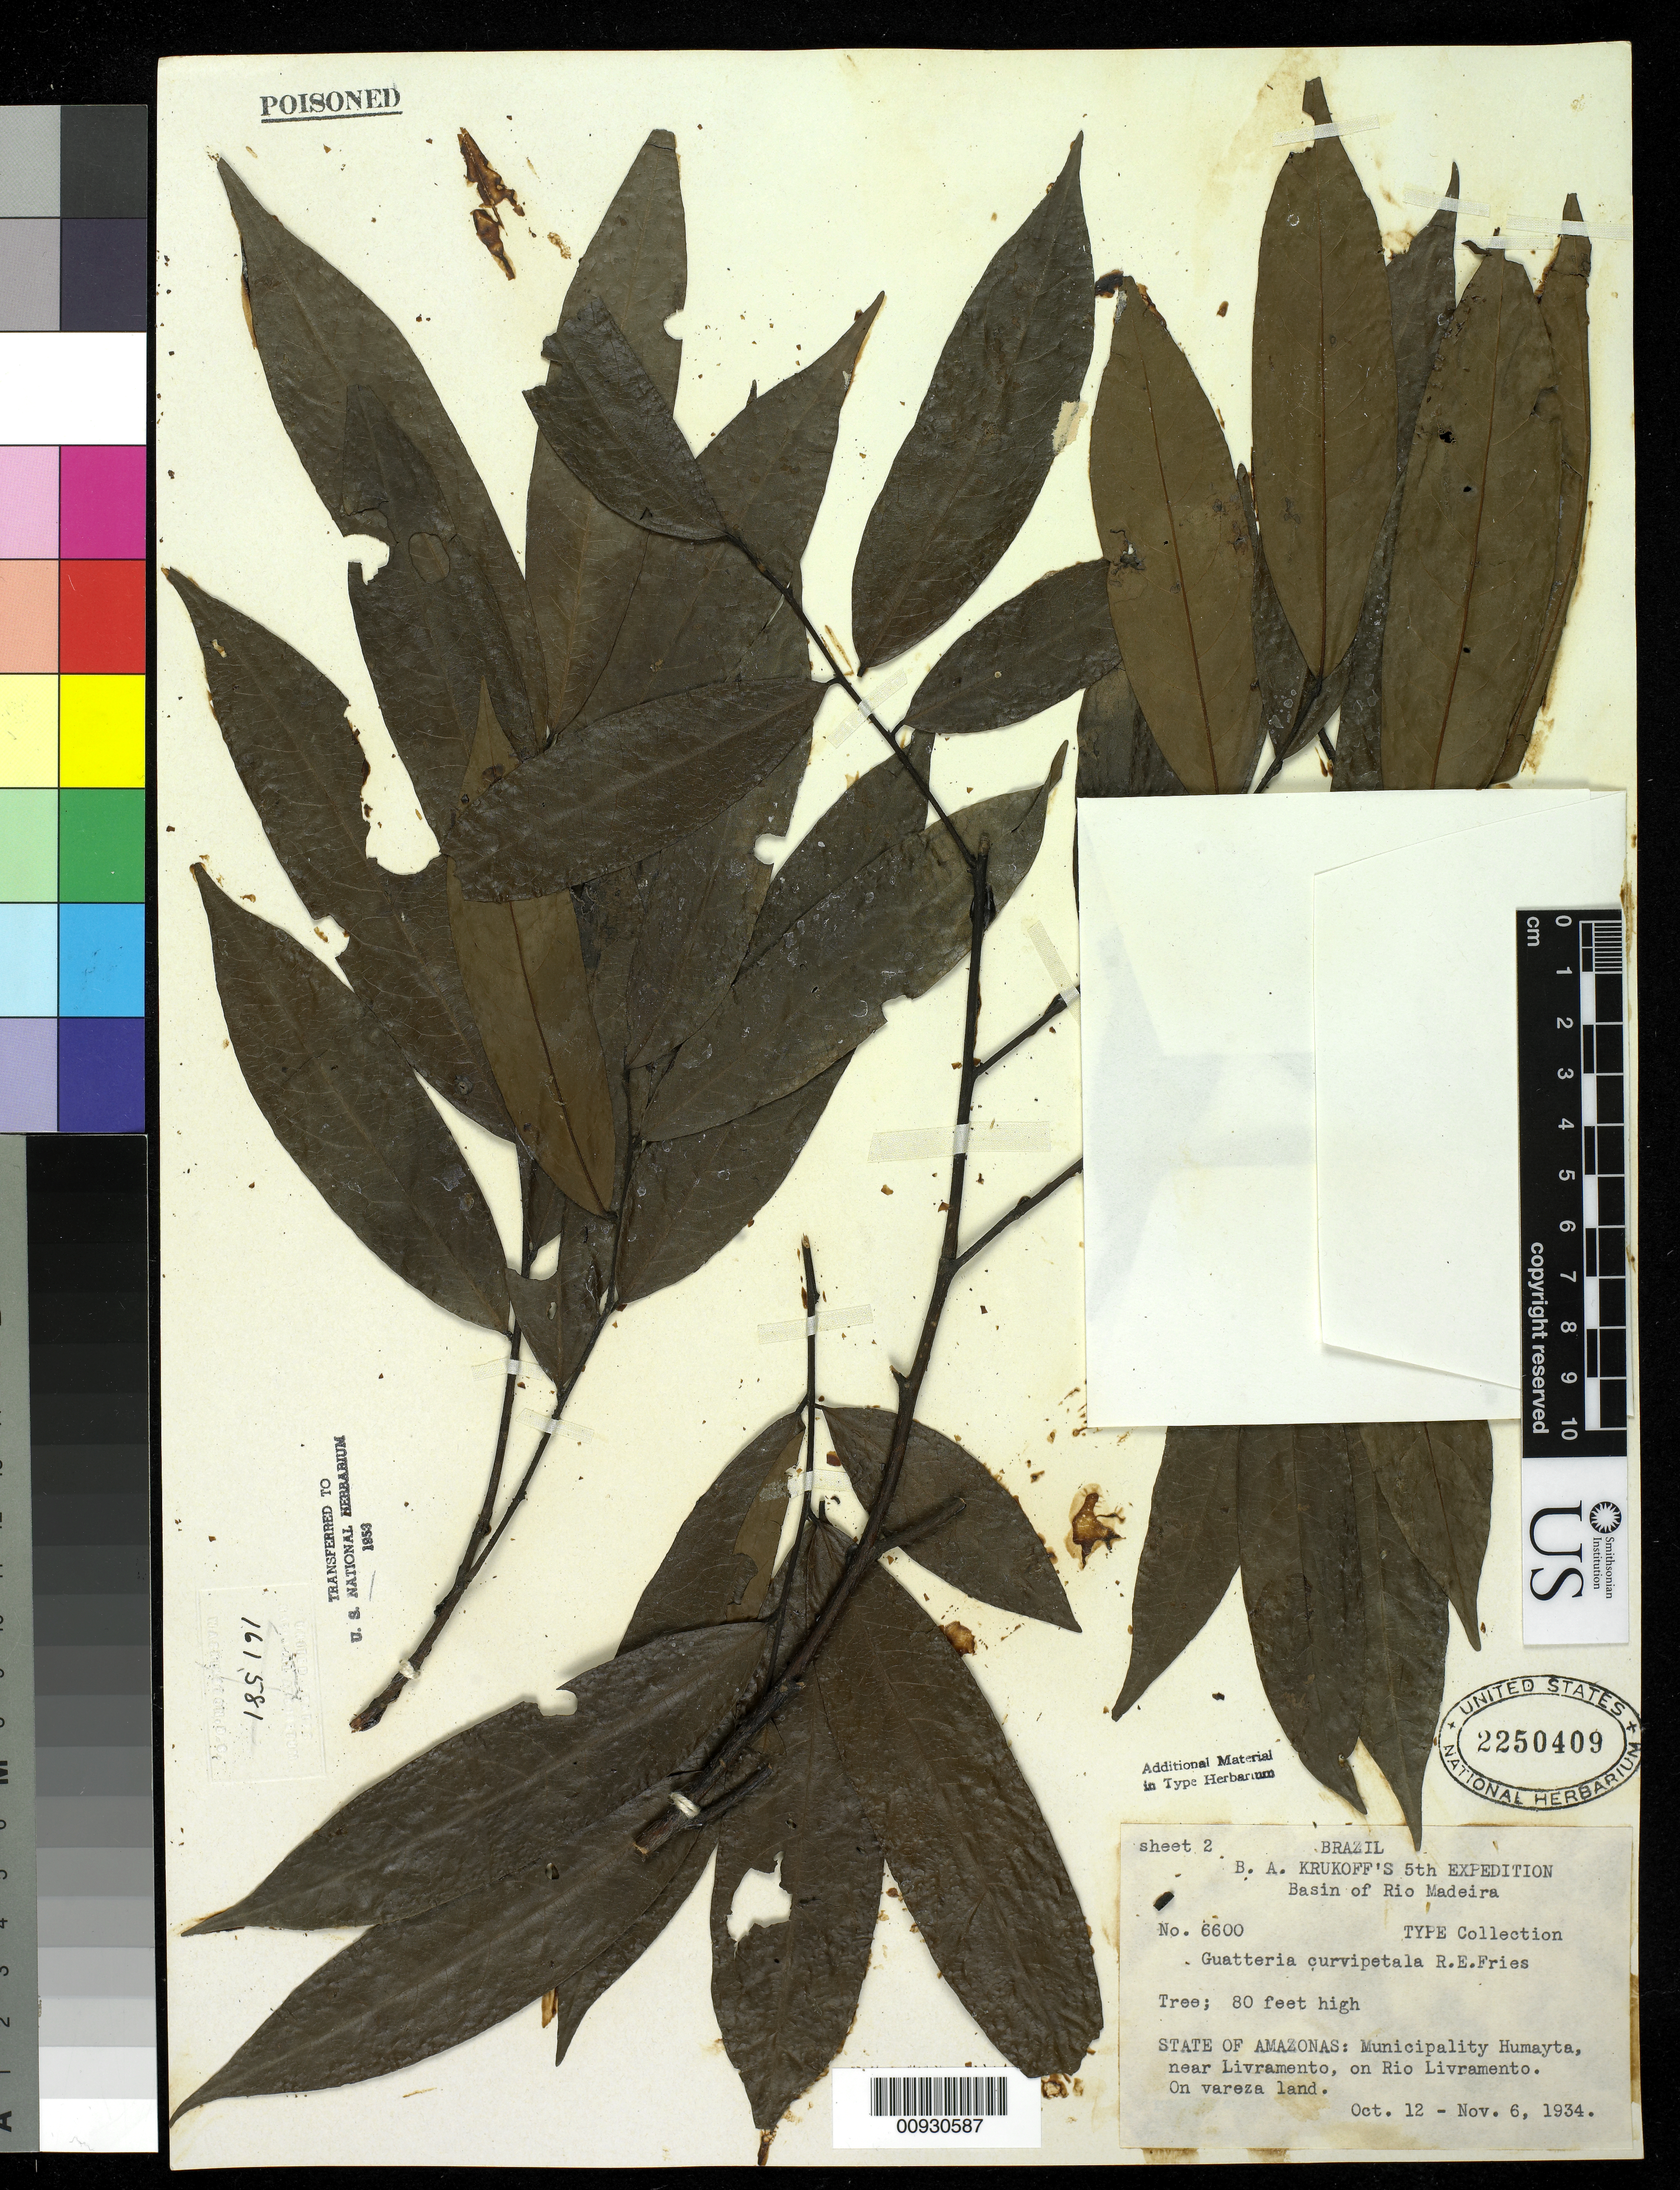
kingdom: Plantae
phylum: Tracheophyta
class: Magnoliopsida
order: Magnoliales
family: Annonaceae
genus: Guatteria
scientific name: Guatteria curvipetala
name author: R.E. Fr.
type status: Isotype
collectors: B. A. Krukoff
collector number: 6600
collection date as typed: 12 Oct 1934 to 06 Nov 1934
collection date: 1934-10-12/1934-11-06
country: Brazil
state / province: Amazonas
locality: Humayta, near Livramento, on Río Livramento.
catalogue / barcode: US 2250409